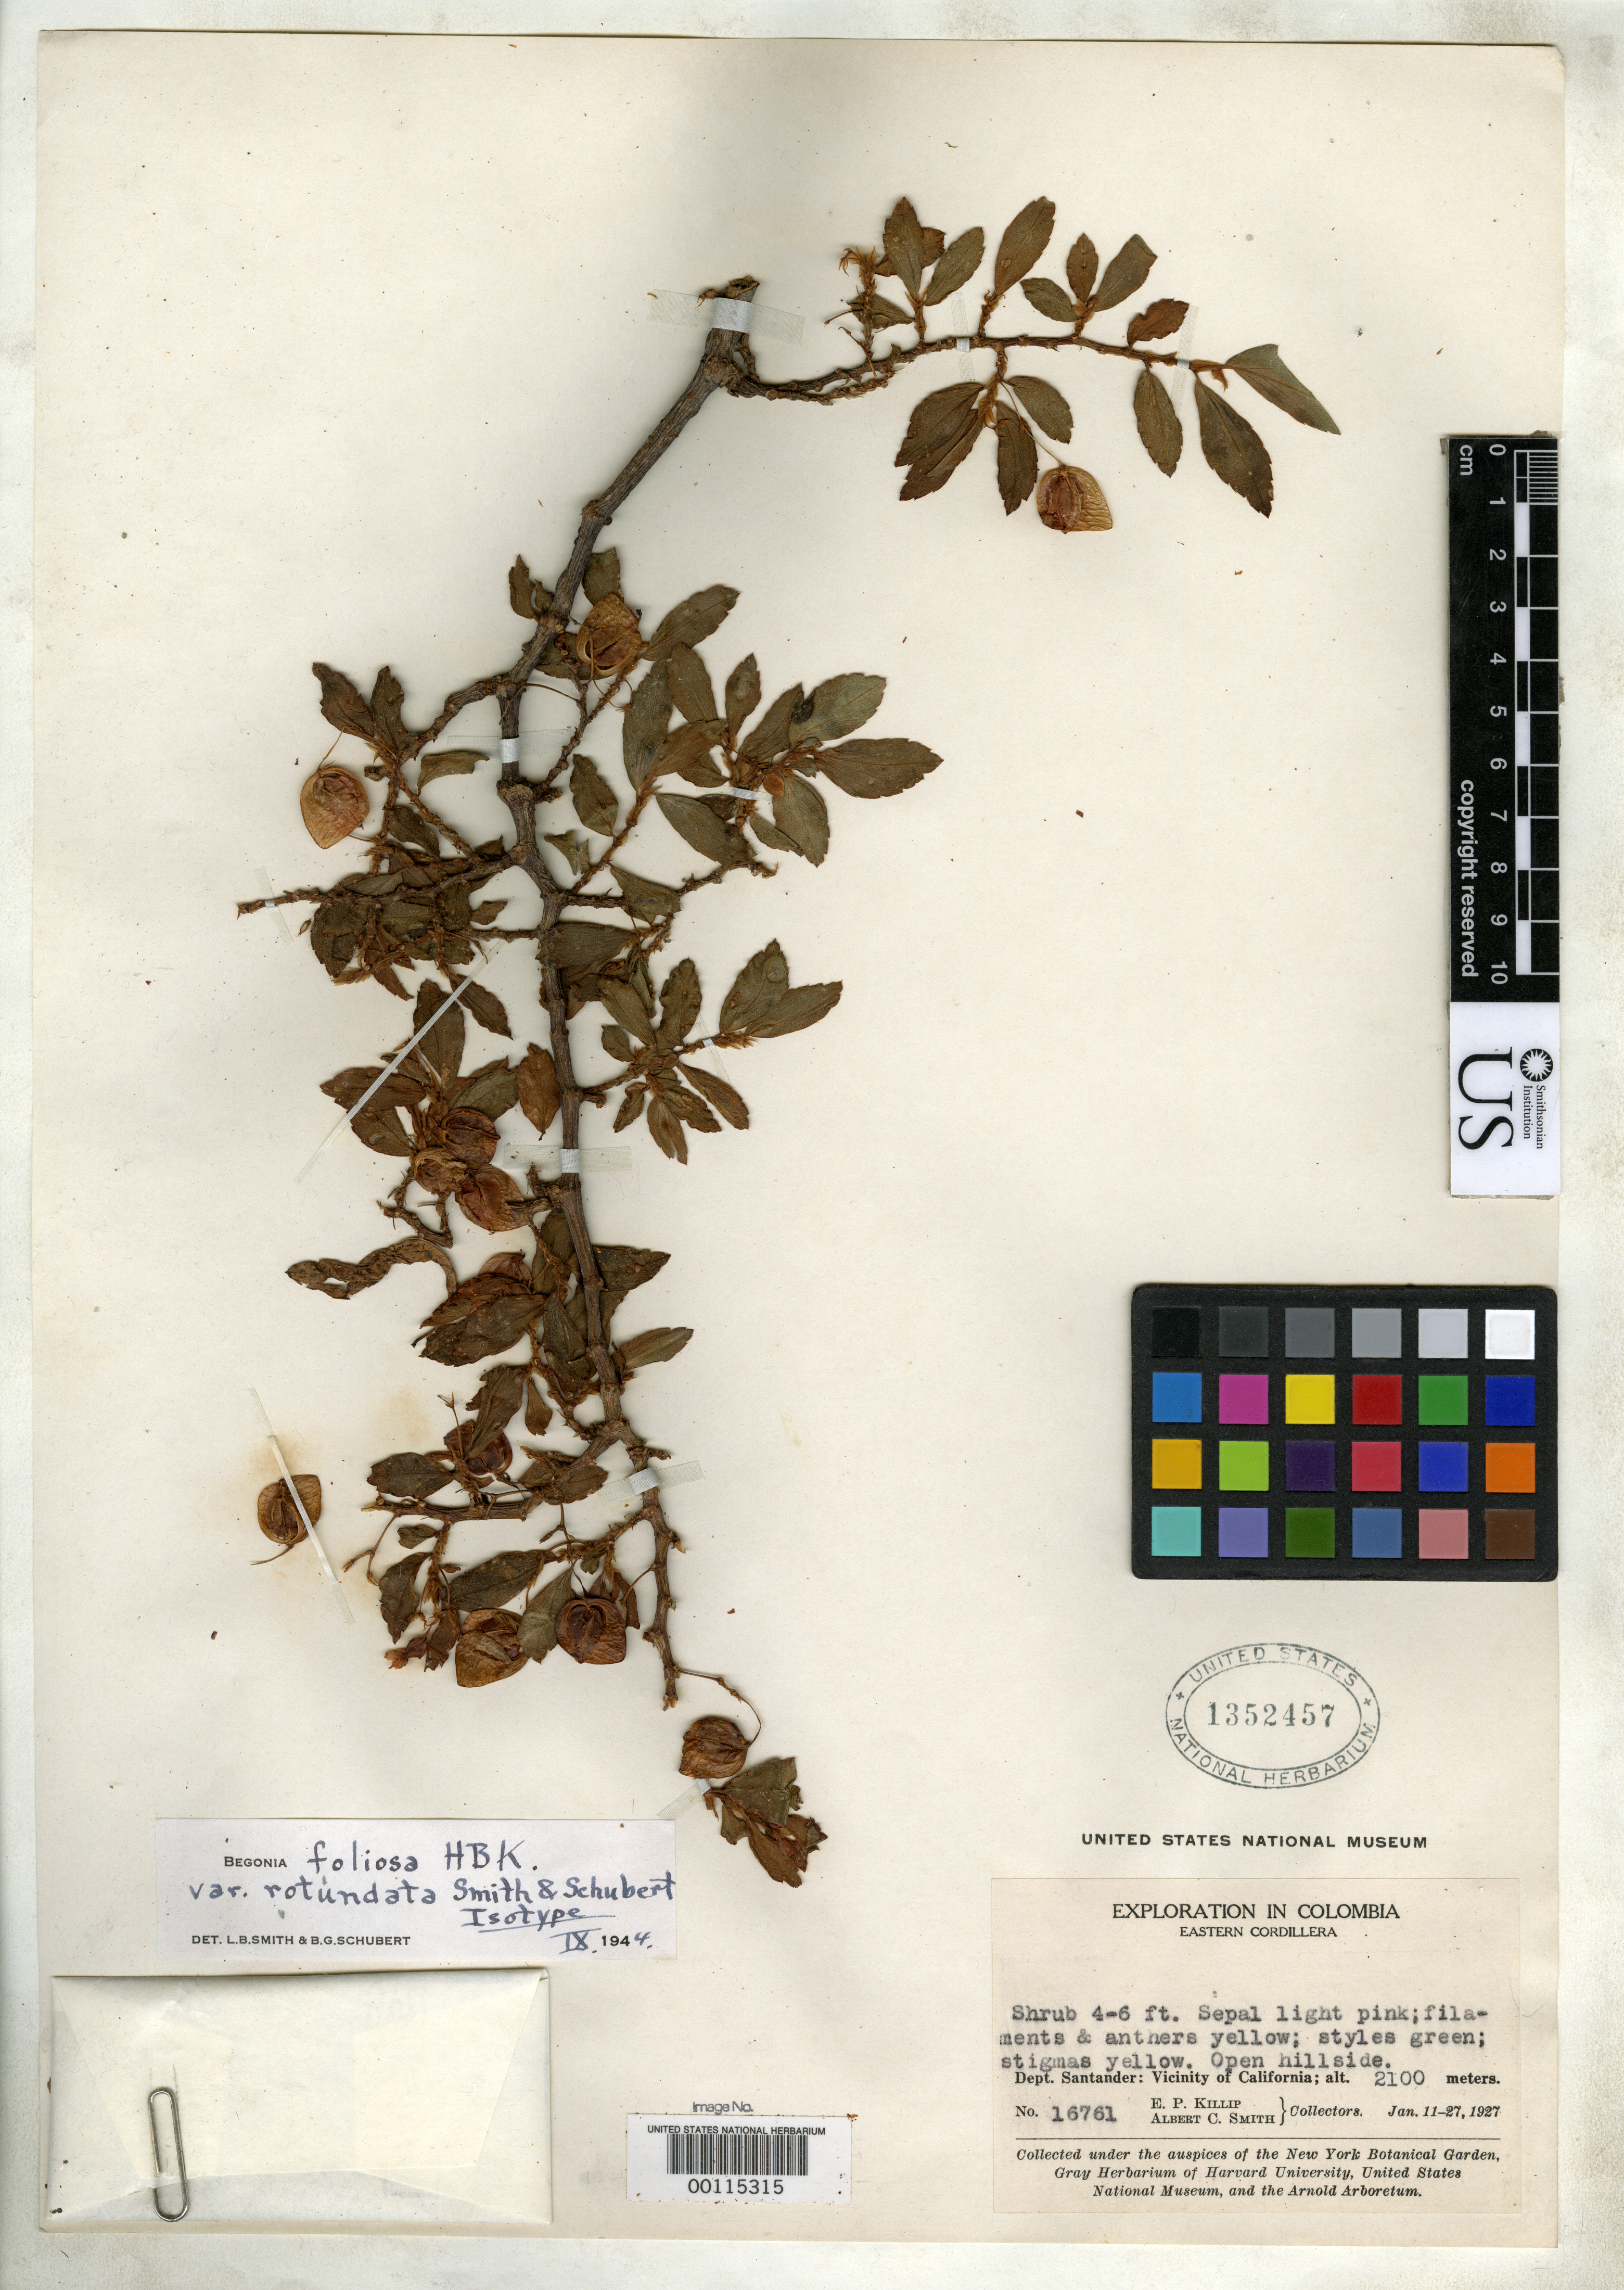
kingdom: Plantae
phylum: Tracheophyta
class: Magnoliopsida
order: Cucurbitales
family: Begoniaceae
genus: Begonia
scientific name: Begonia foliosa var. rotundata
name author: L.B. Sm. & B.G. Schub.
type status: Isotype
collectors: E. P. Killip & A. C. Smith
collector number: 16761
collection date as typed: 11 Jan 1927 to 27 Jan 1927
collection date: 1927-01-11/1927-01-27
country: Colombia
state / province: Santander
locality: California, vicinity of E Cordillera.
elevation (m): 2100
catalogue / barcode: US 1352457